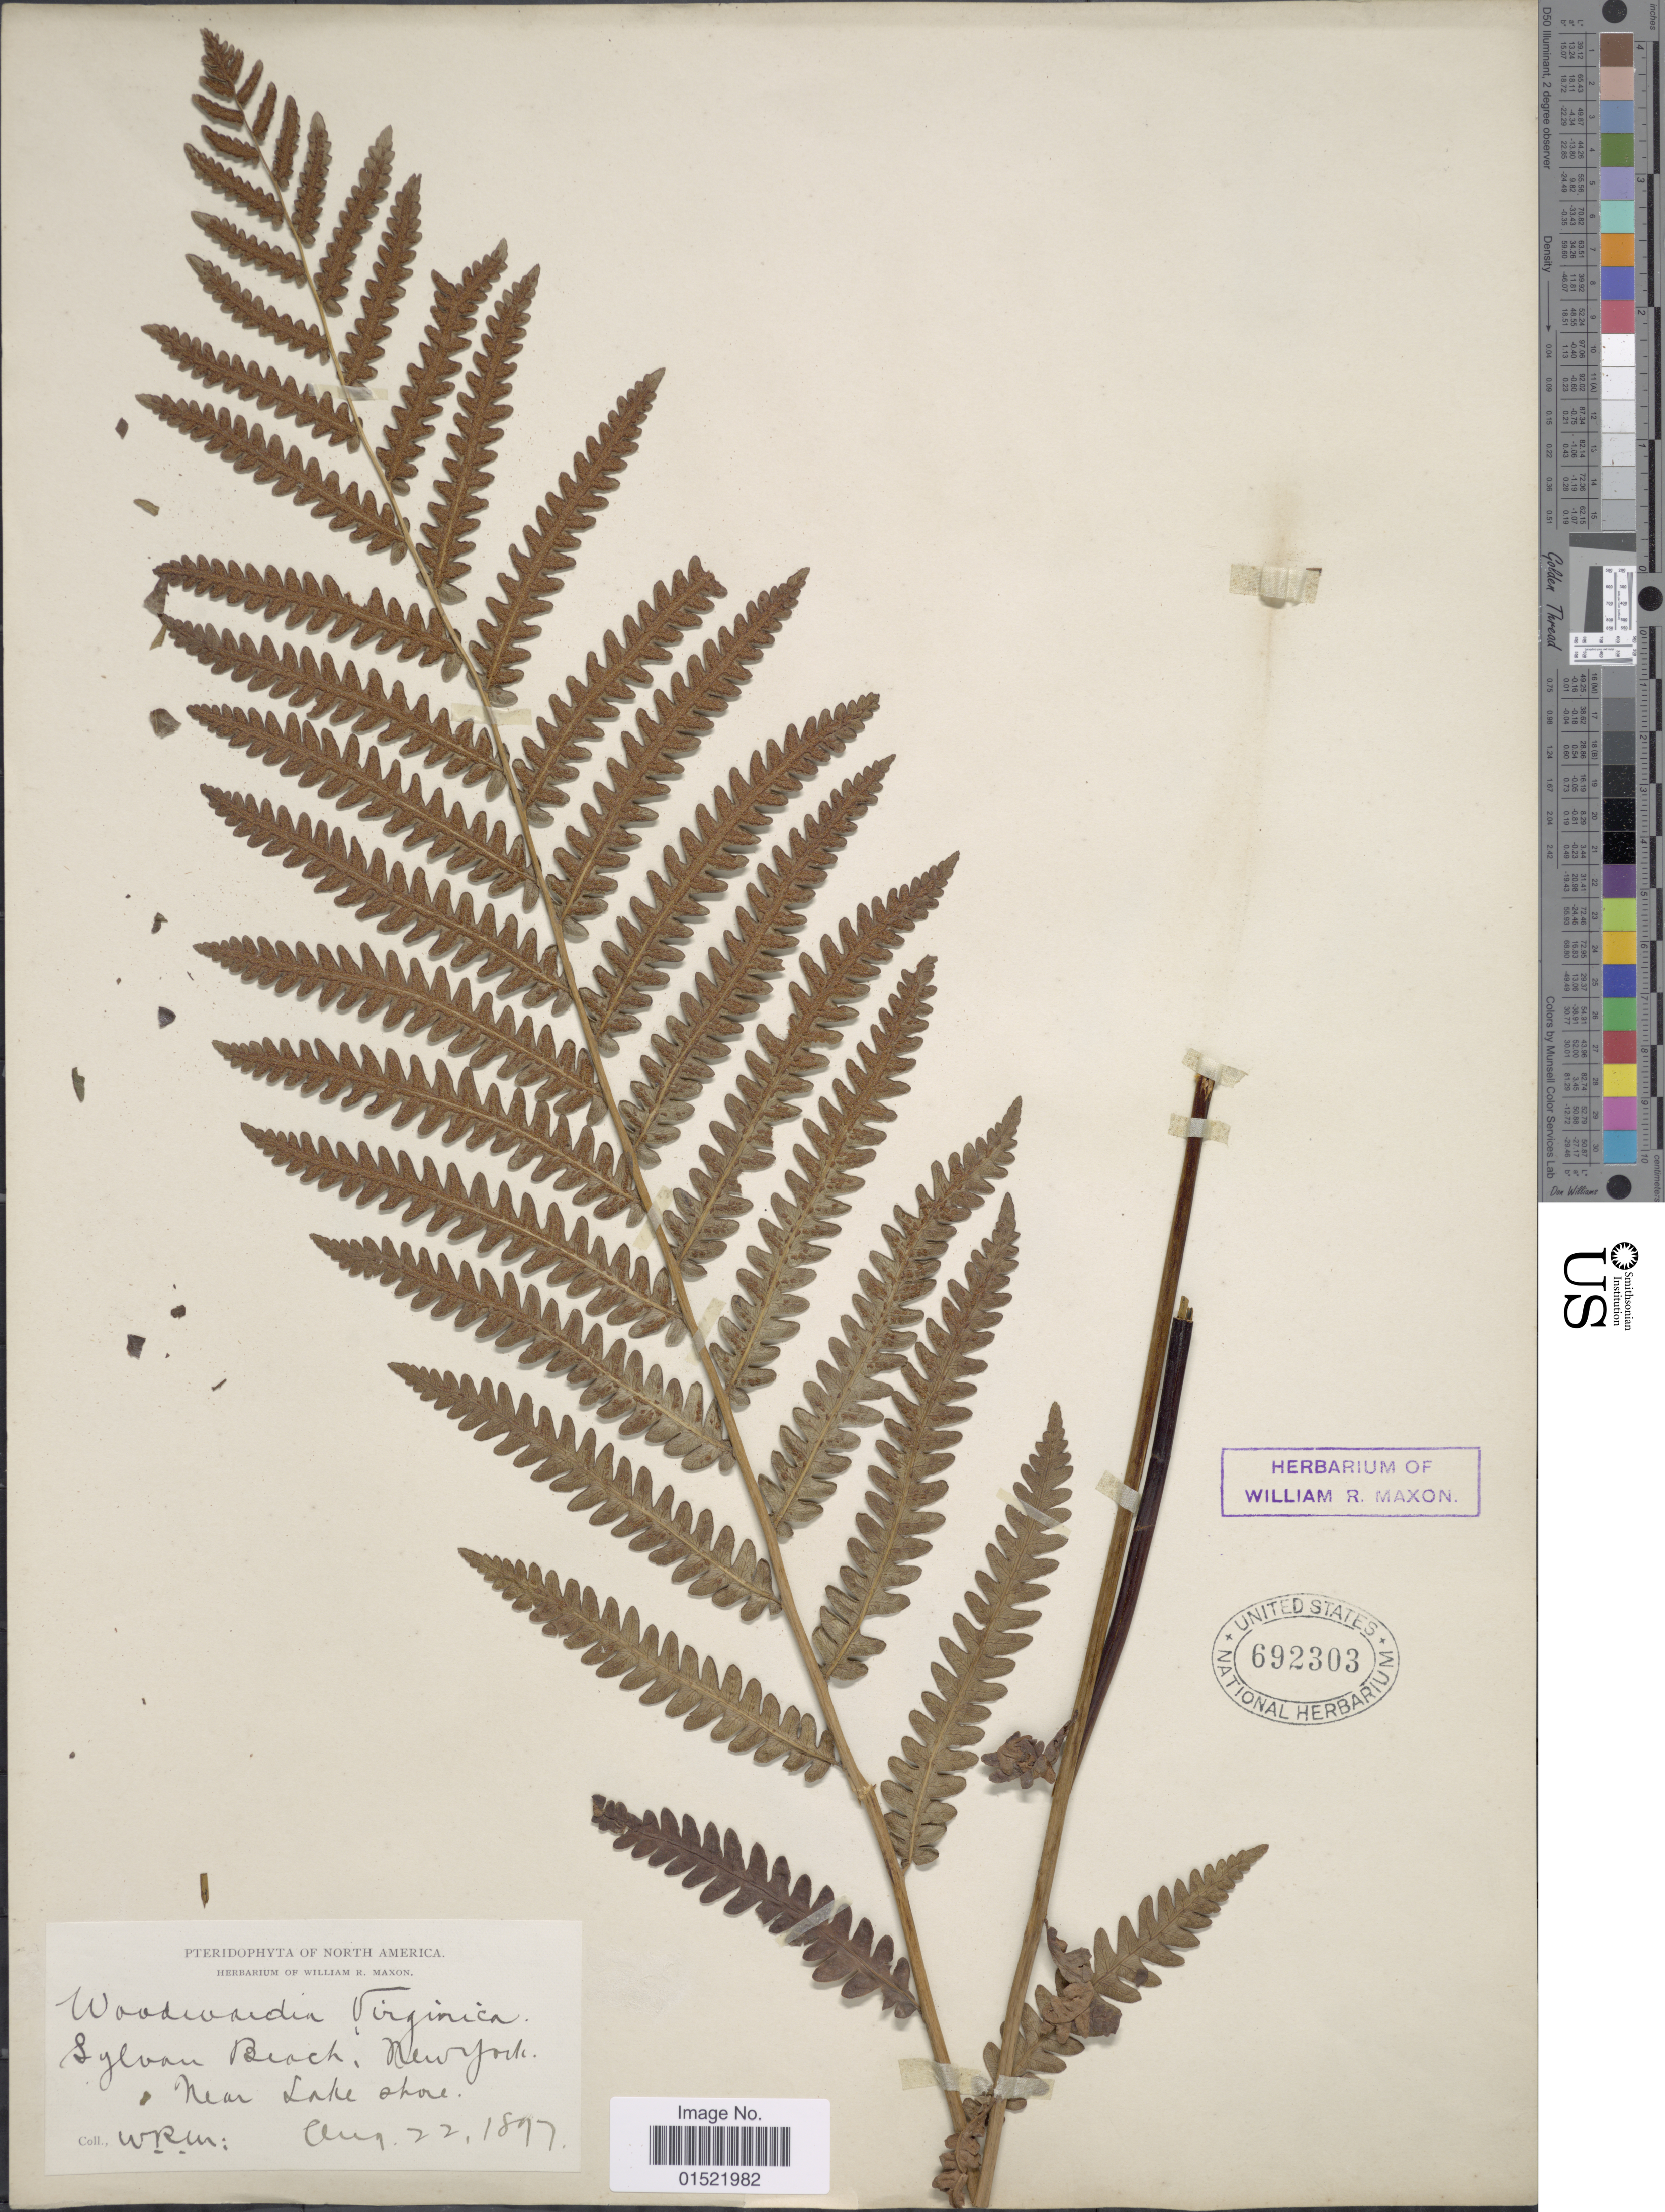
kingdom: Plantae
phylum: Tracheophyta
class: Polypodiopsida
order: Polypodiales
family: Blechnaceae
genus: Woodwardia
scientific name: Woodwardia virginica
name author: (L.) R.M. Sm.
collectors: W. R. Maxon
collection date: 1897-08-22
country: United States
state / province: New York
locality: Sylvan Beach, New York, near Lake shore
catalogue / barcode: US 692303